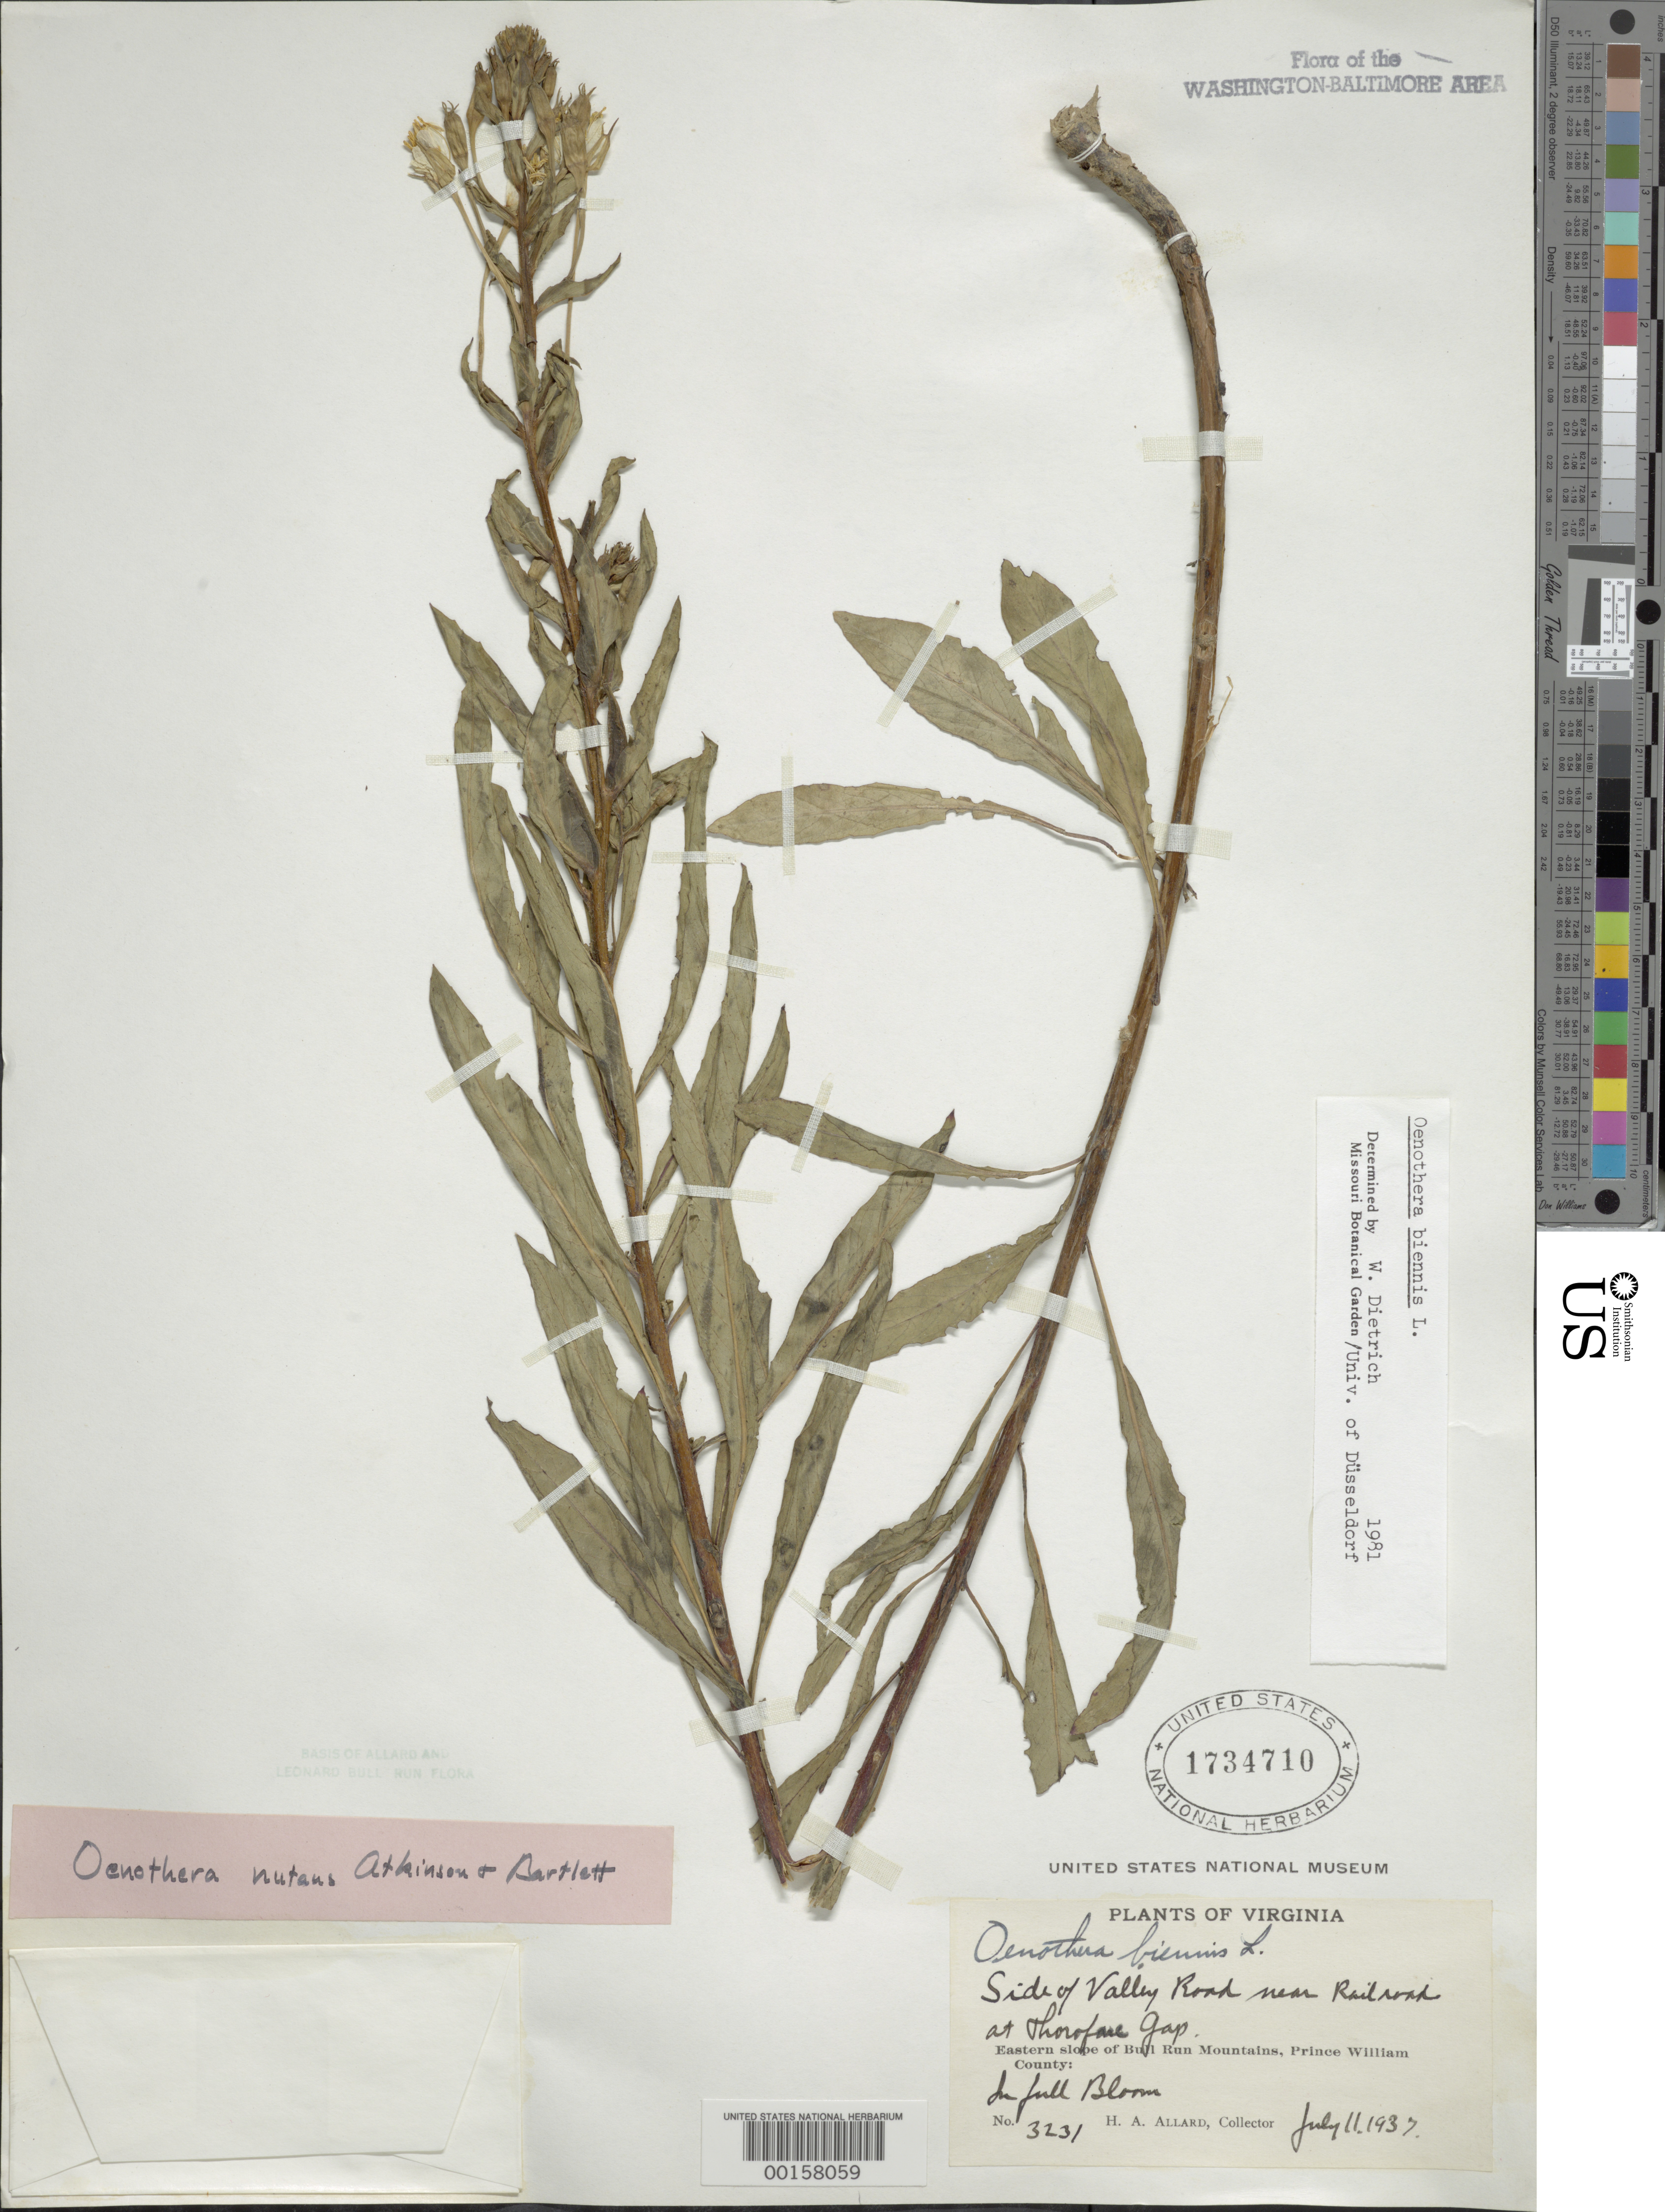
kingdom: Plantae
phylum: Tracheophyta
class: Magnoliopsida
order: Myrtales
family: Onagraceae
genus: Oenothera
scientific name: Oenothera biennis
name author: L.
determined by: Dietrich, W.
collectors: H. A. Allard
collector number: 3231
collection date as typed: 11 Jul 1937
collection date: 1937-07-11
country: United States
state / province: Virginia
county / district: Prince William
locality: Bull Run Mountains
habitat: Roadside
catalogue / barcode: US 1734710